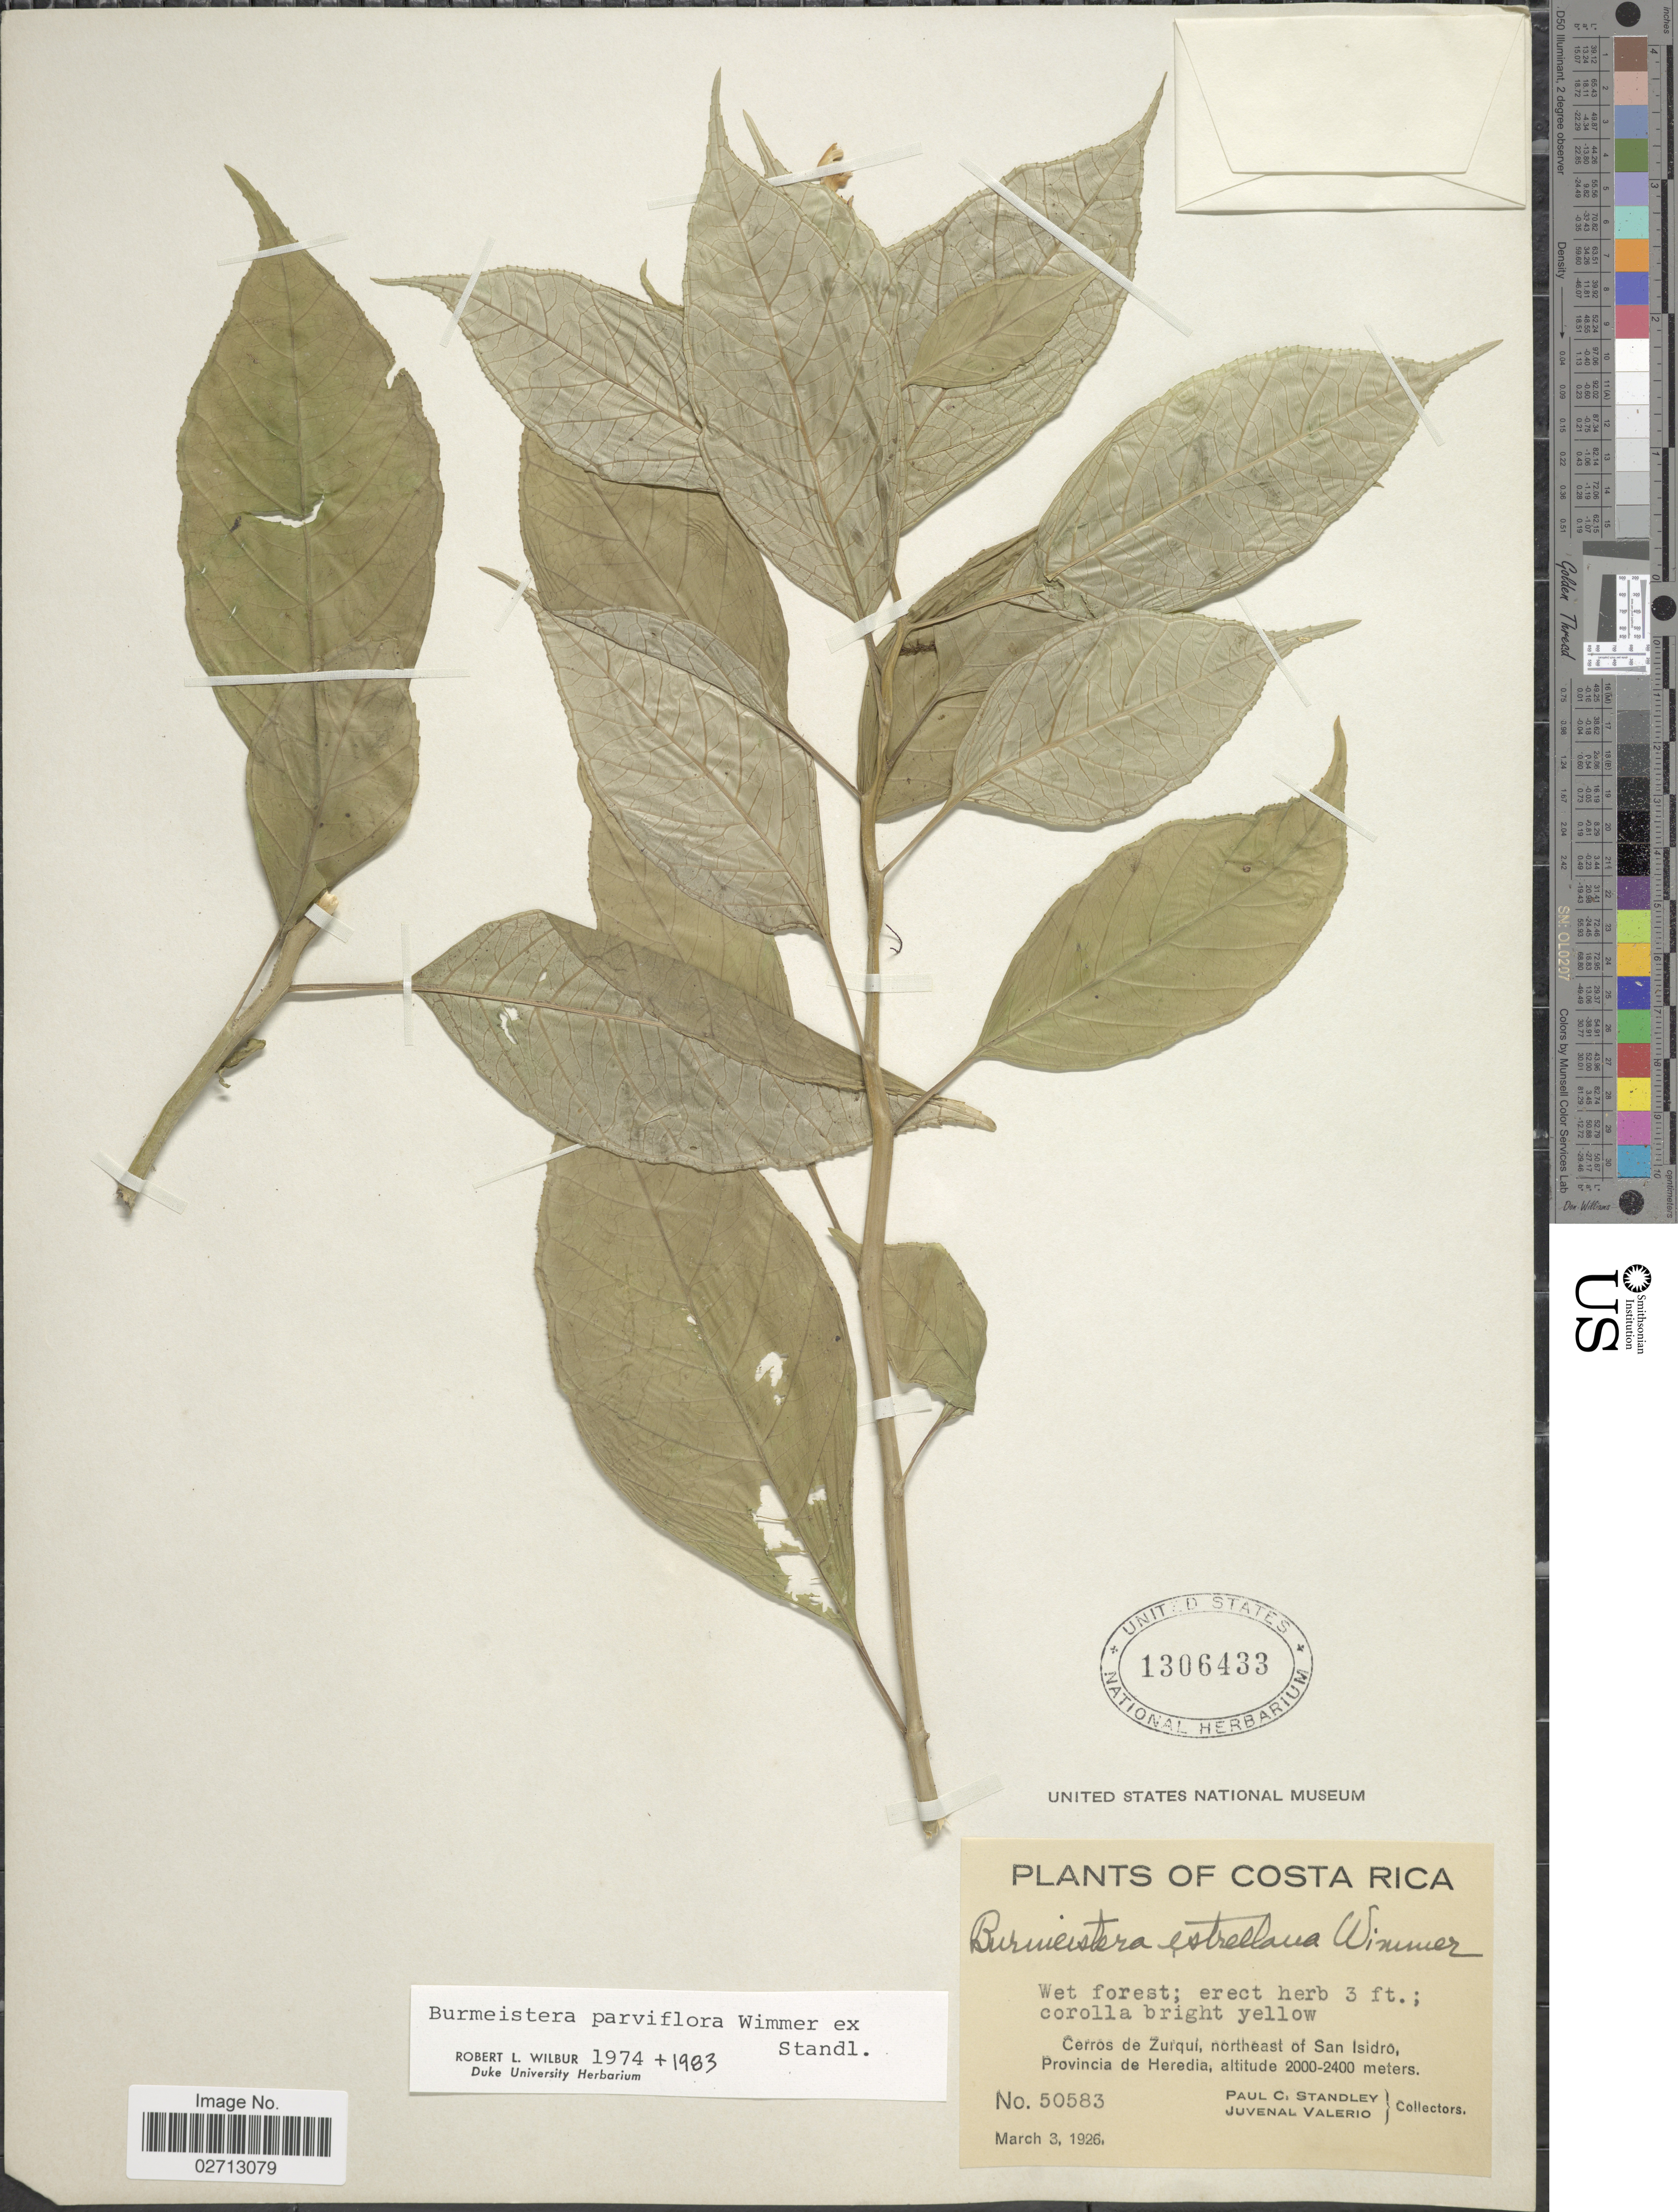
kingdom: Plantae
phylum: Tracheophyta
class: Magnoliopsida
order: Asterales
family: Campanulaceae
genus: Burmeistera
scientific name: Burmeistera parviflora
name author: E. Wimm. ex Standl.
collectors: P. C. Standley & J. Valerio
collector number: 50583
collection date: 1926-03-03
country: Costa Rica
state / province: Heredia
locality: Cerros de Zurqui, northeast of San Isidro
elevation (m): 2000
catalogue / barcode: US 1306433